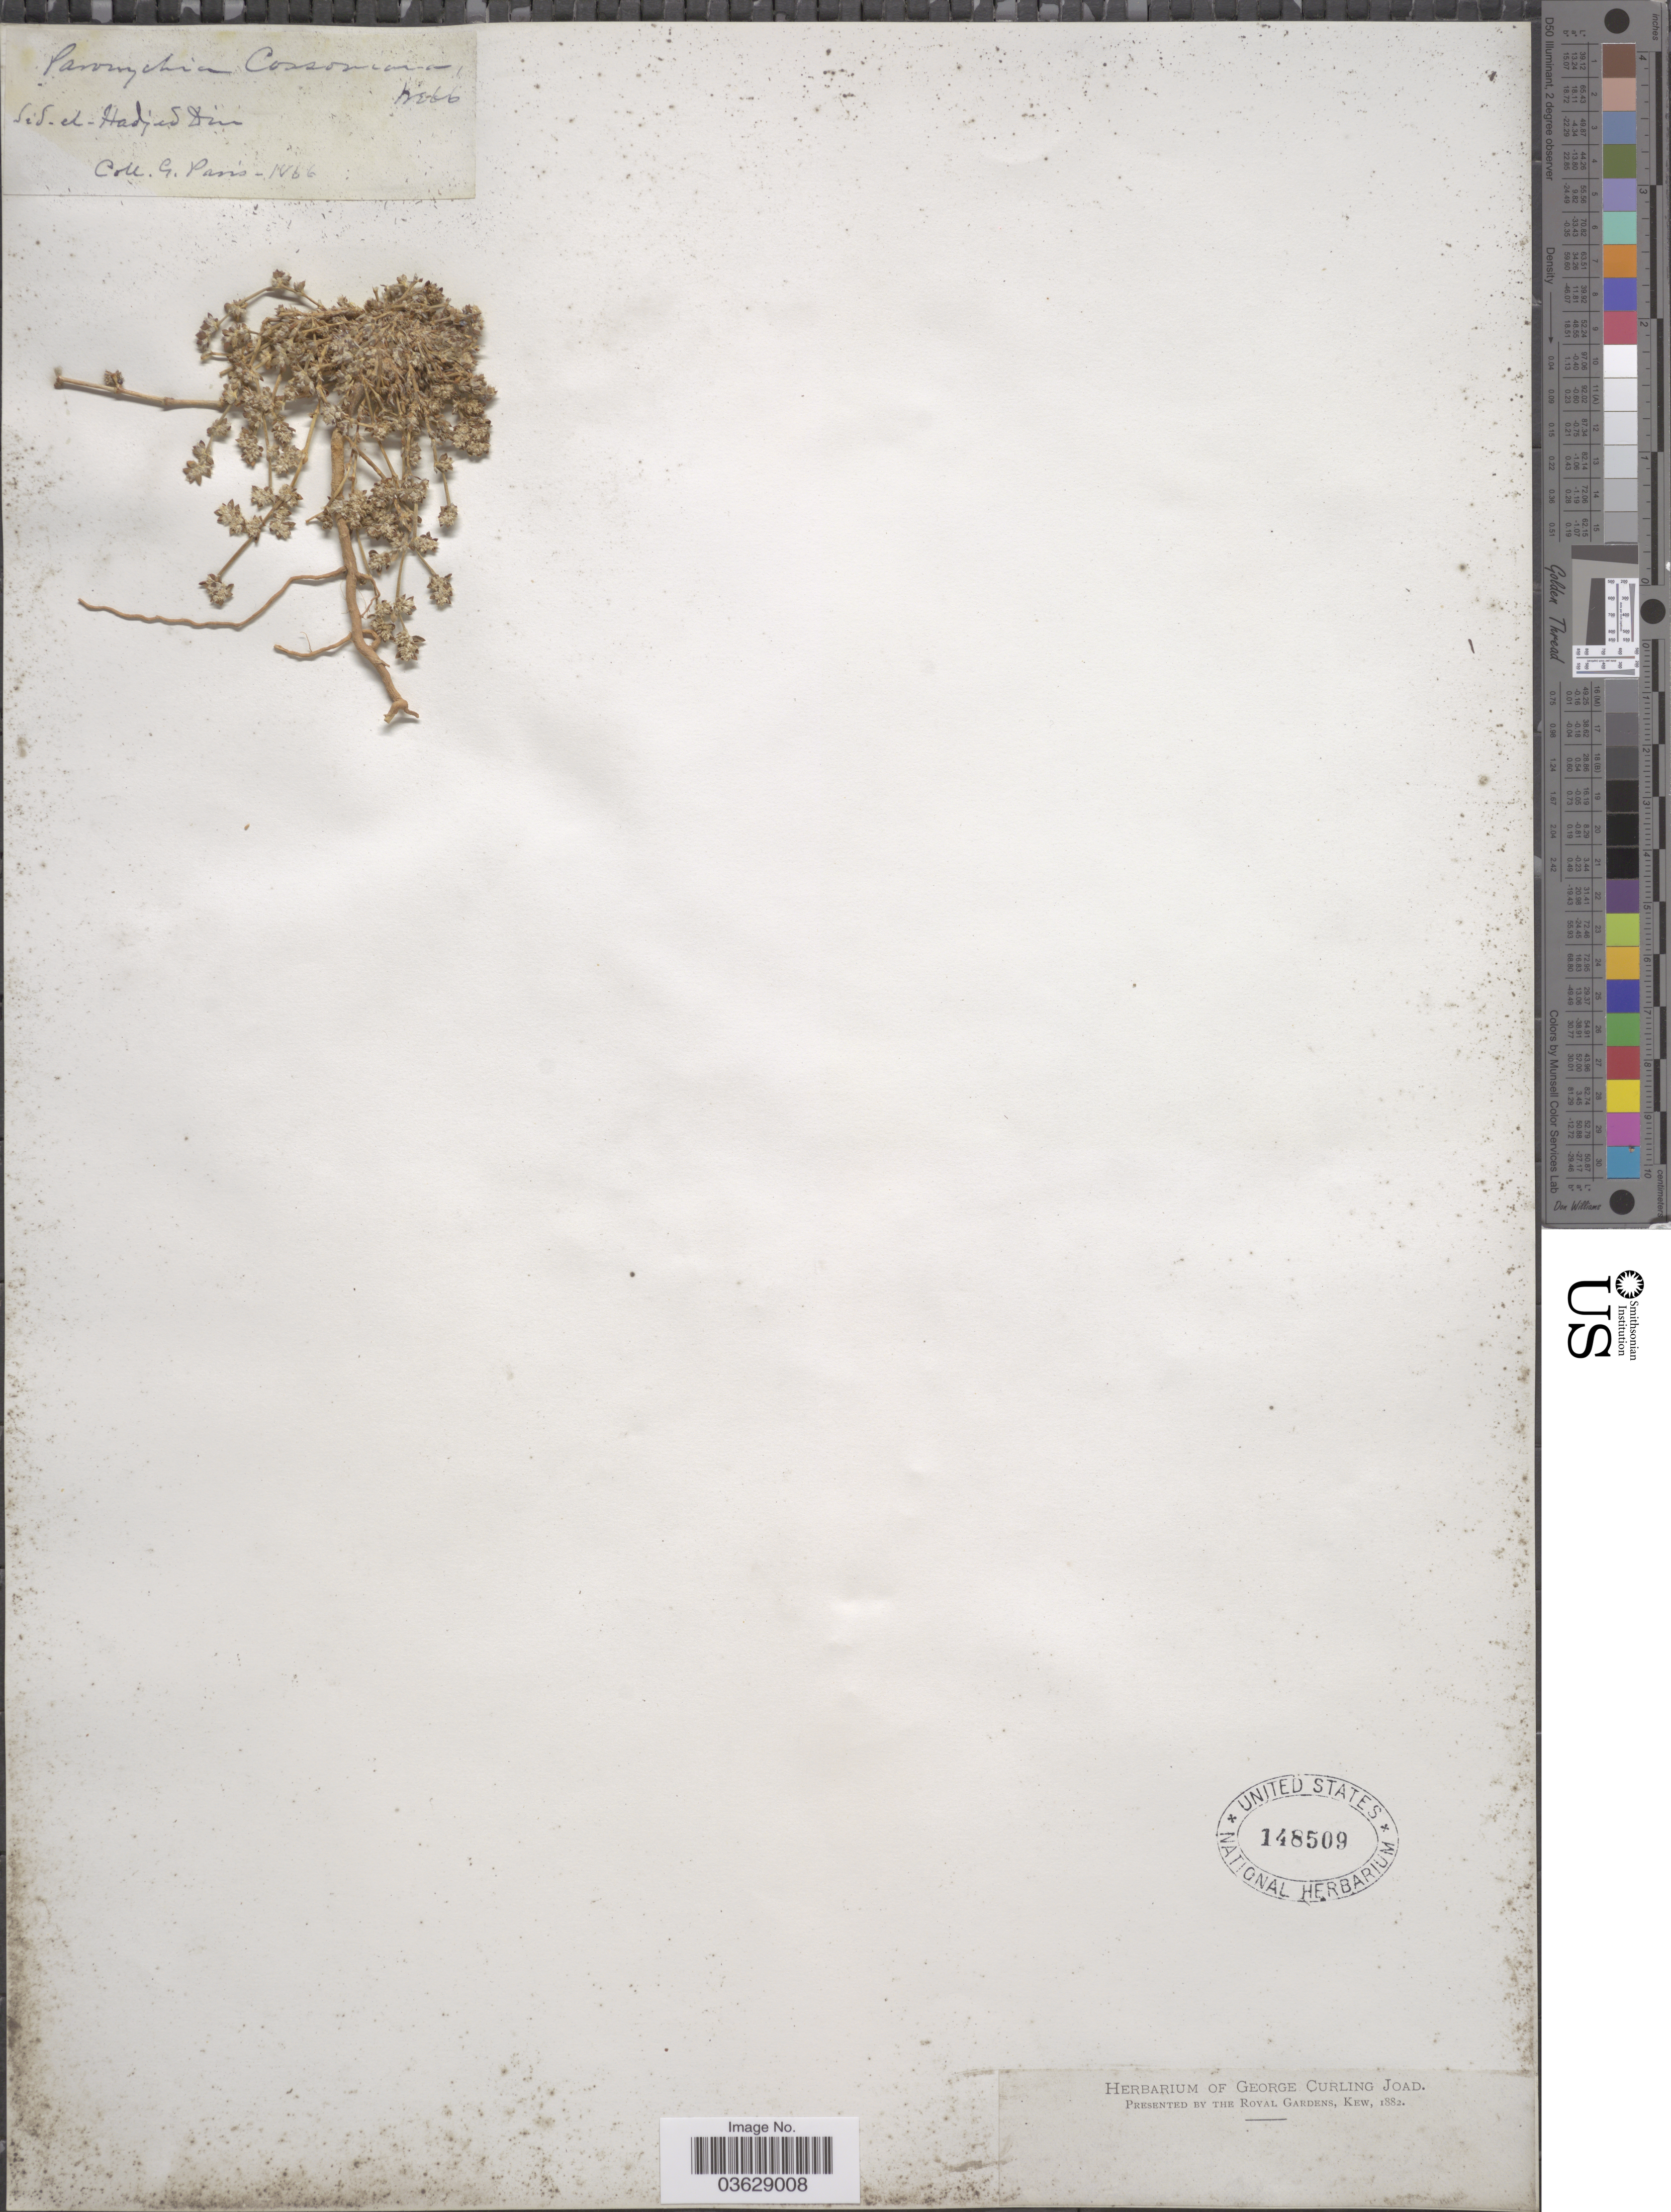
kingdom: Plantae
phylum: Tracheophyta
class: Magnoliopsida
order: Caryophyllales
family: Caryophyllaceae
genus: Paronychia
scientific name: Paronychia arabica subsp. cossoniana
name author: (J. Gay ex Batt.) Batt.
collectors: G. Paris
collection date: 1866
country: Algeria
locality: Sid-el-Hadjed Din.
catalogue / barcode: US 148509